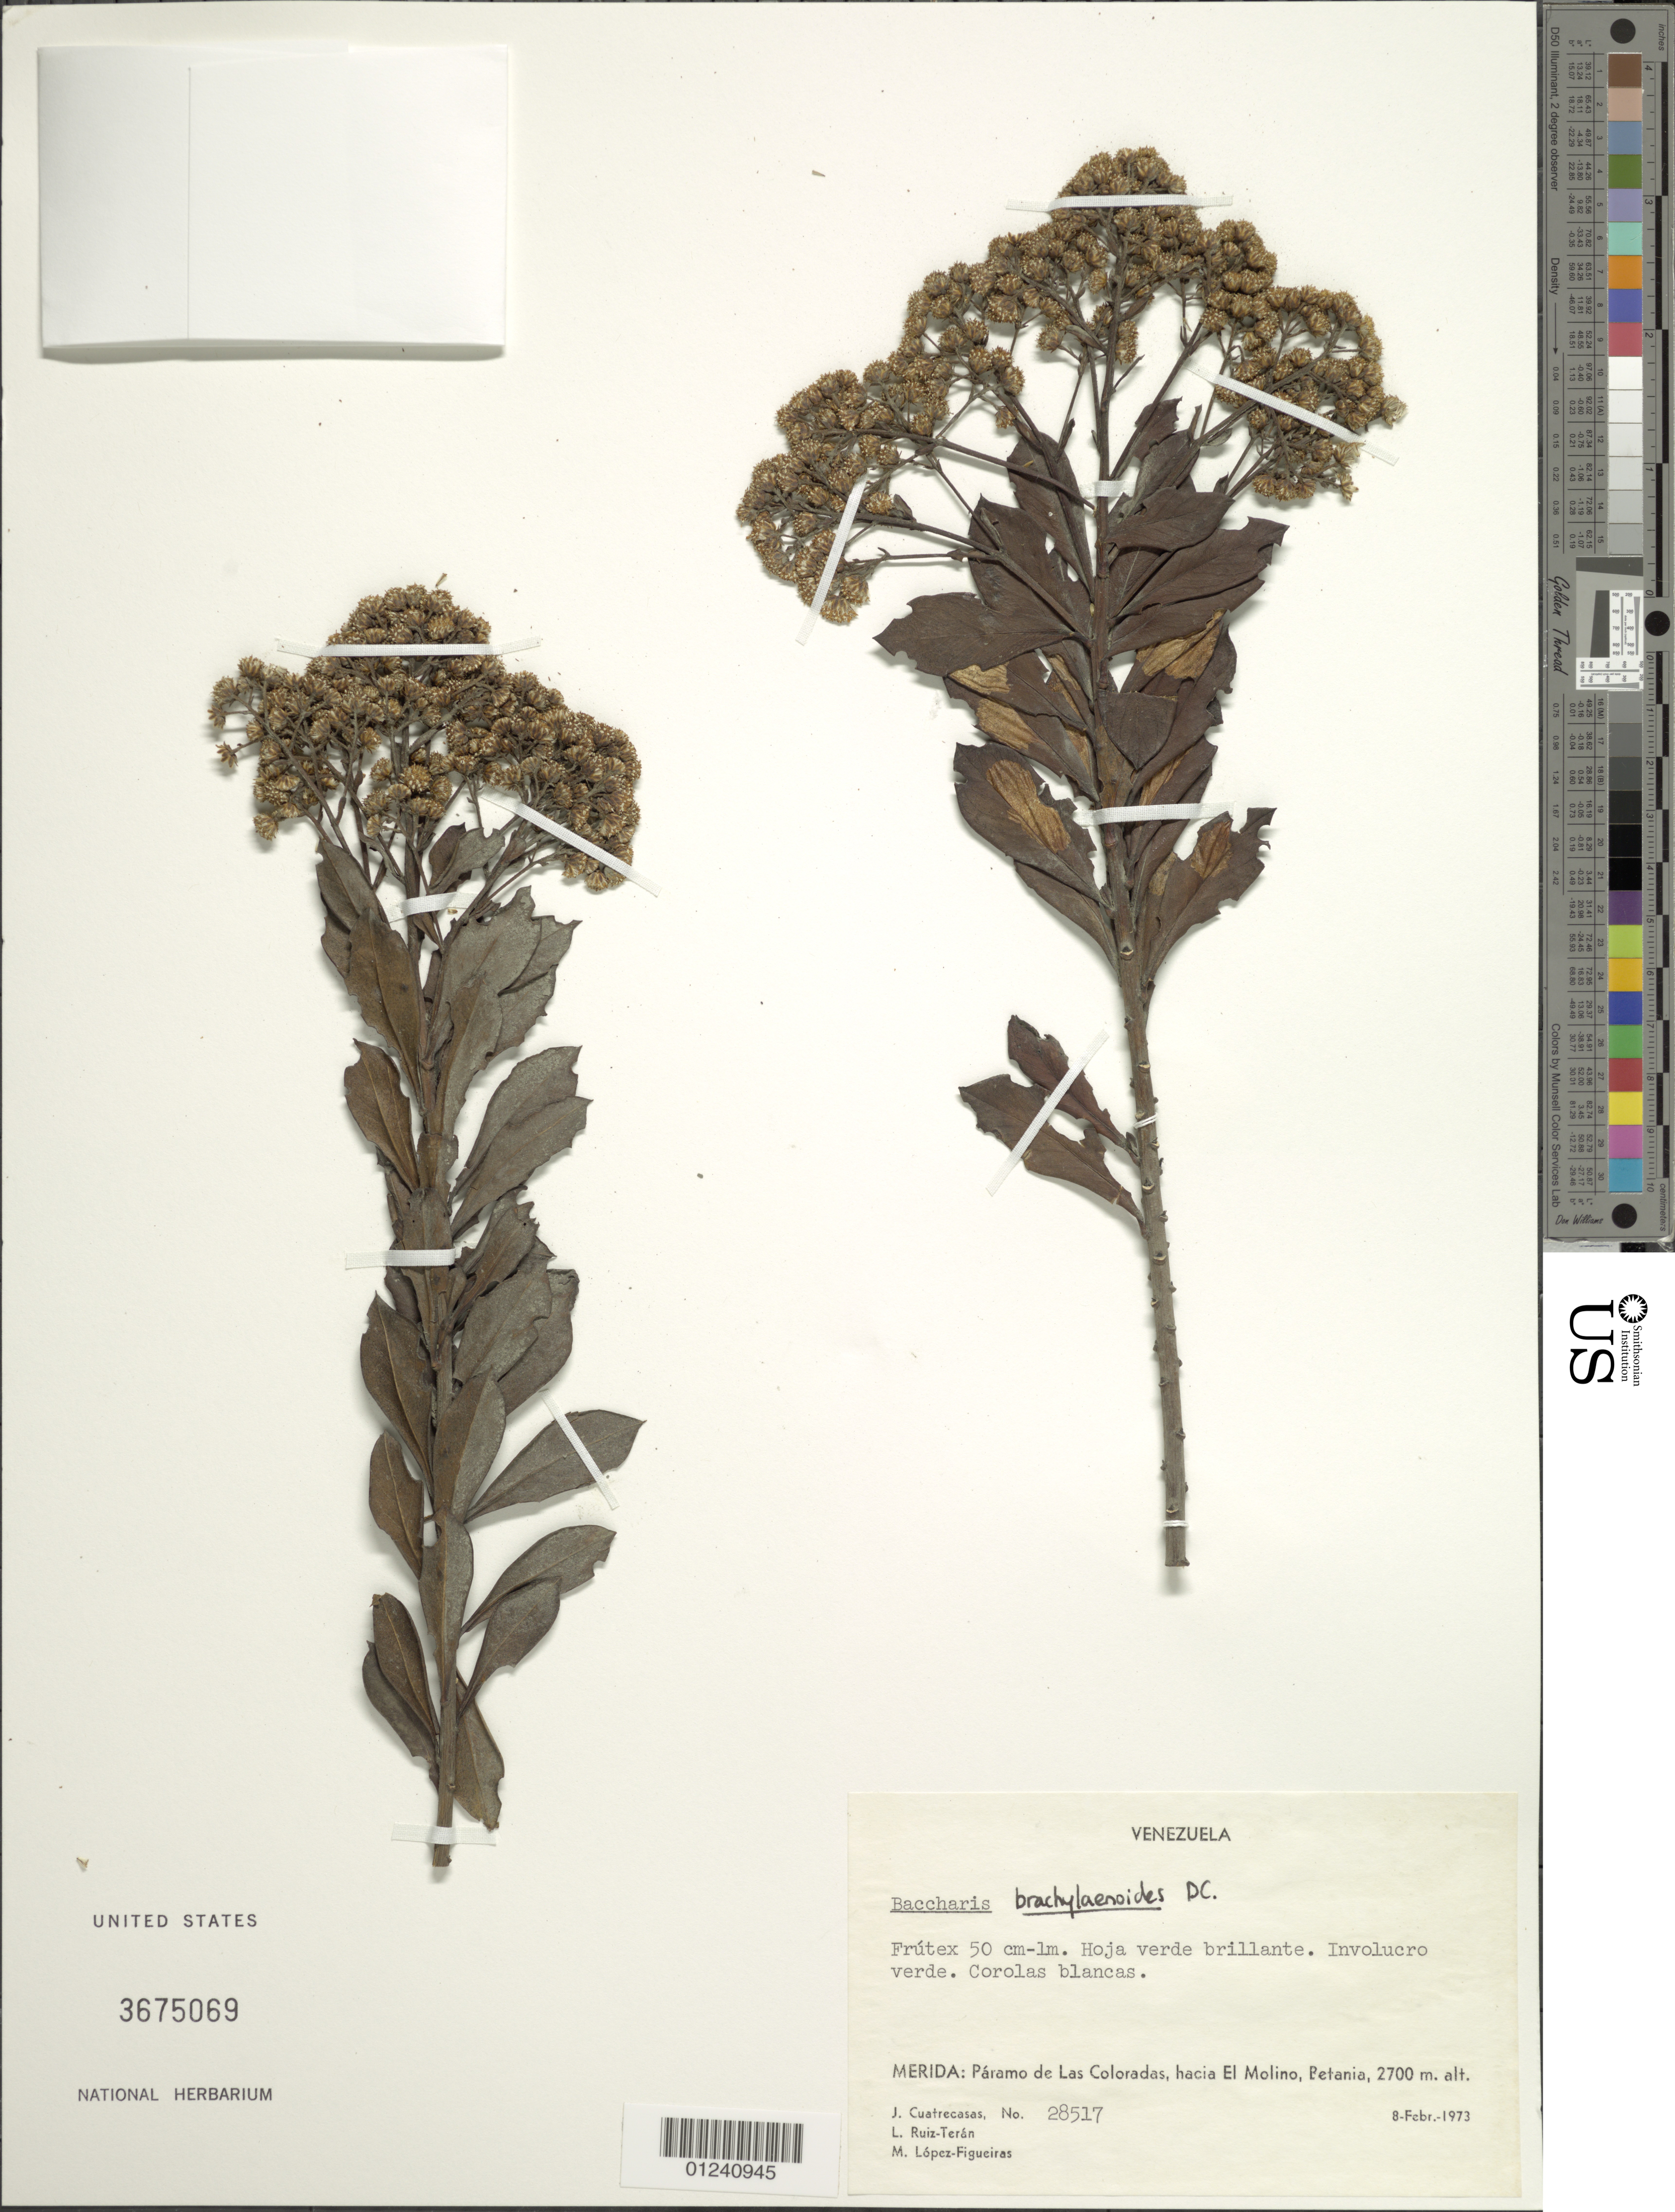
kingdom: Plantae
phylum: Tracheophyta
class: Magnoliopsida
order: Asterales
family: Asteraceae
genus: Baccharis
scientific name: Baccharis brachylaenoides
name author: DC.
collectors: J. Cuatrecasas, L. E. Ruíz-Terán & M. López Figueiras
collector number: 28517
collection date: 1973-02-08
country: Venezuela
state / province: Mérida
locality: Paramo de Las Coloradas, hacia El Molino, Betania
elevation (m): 2700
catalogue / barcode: US 3675069